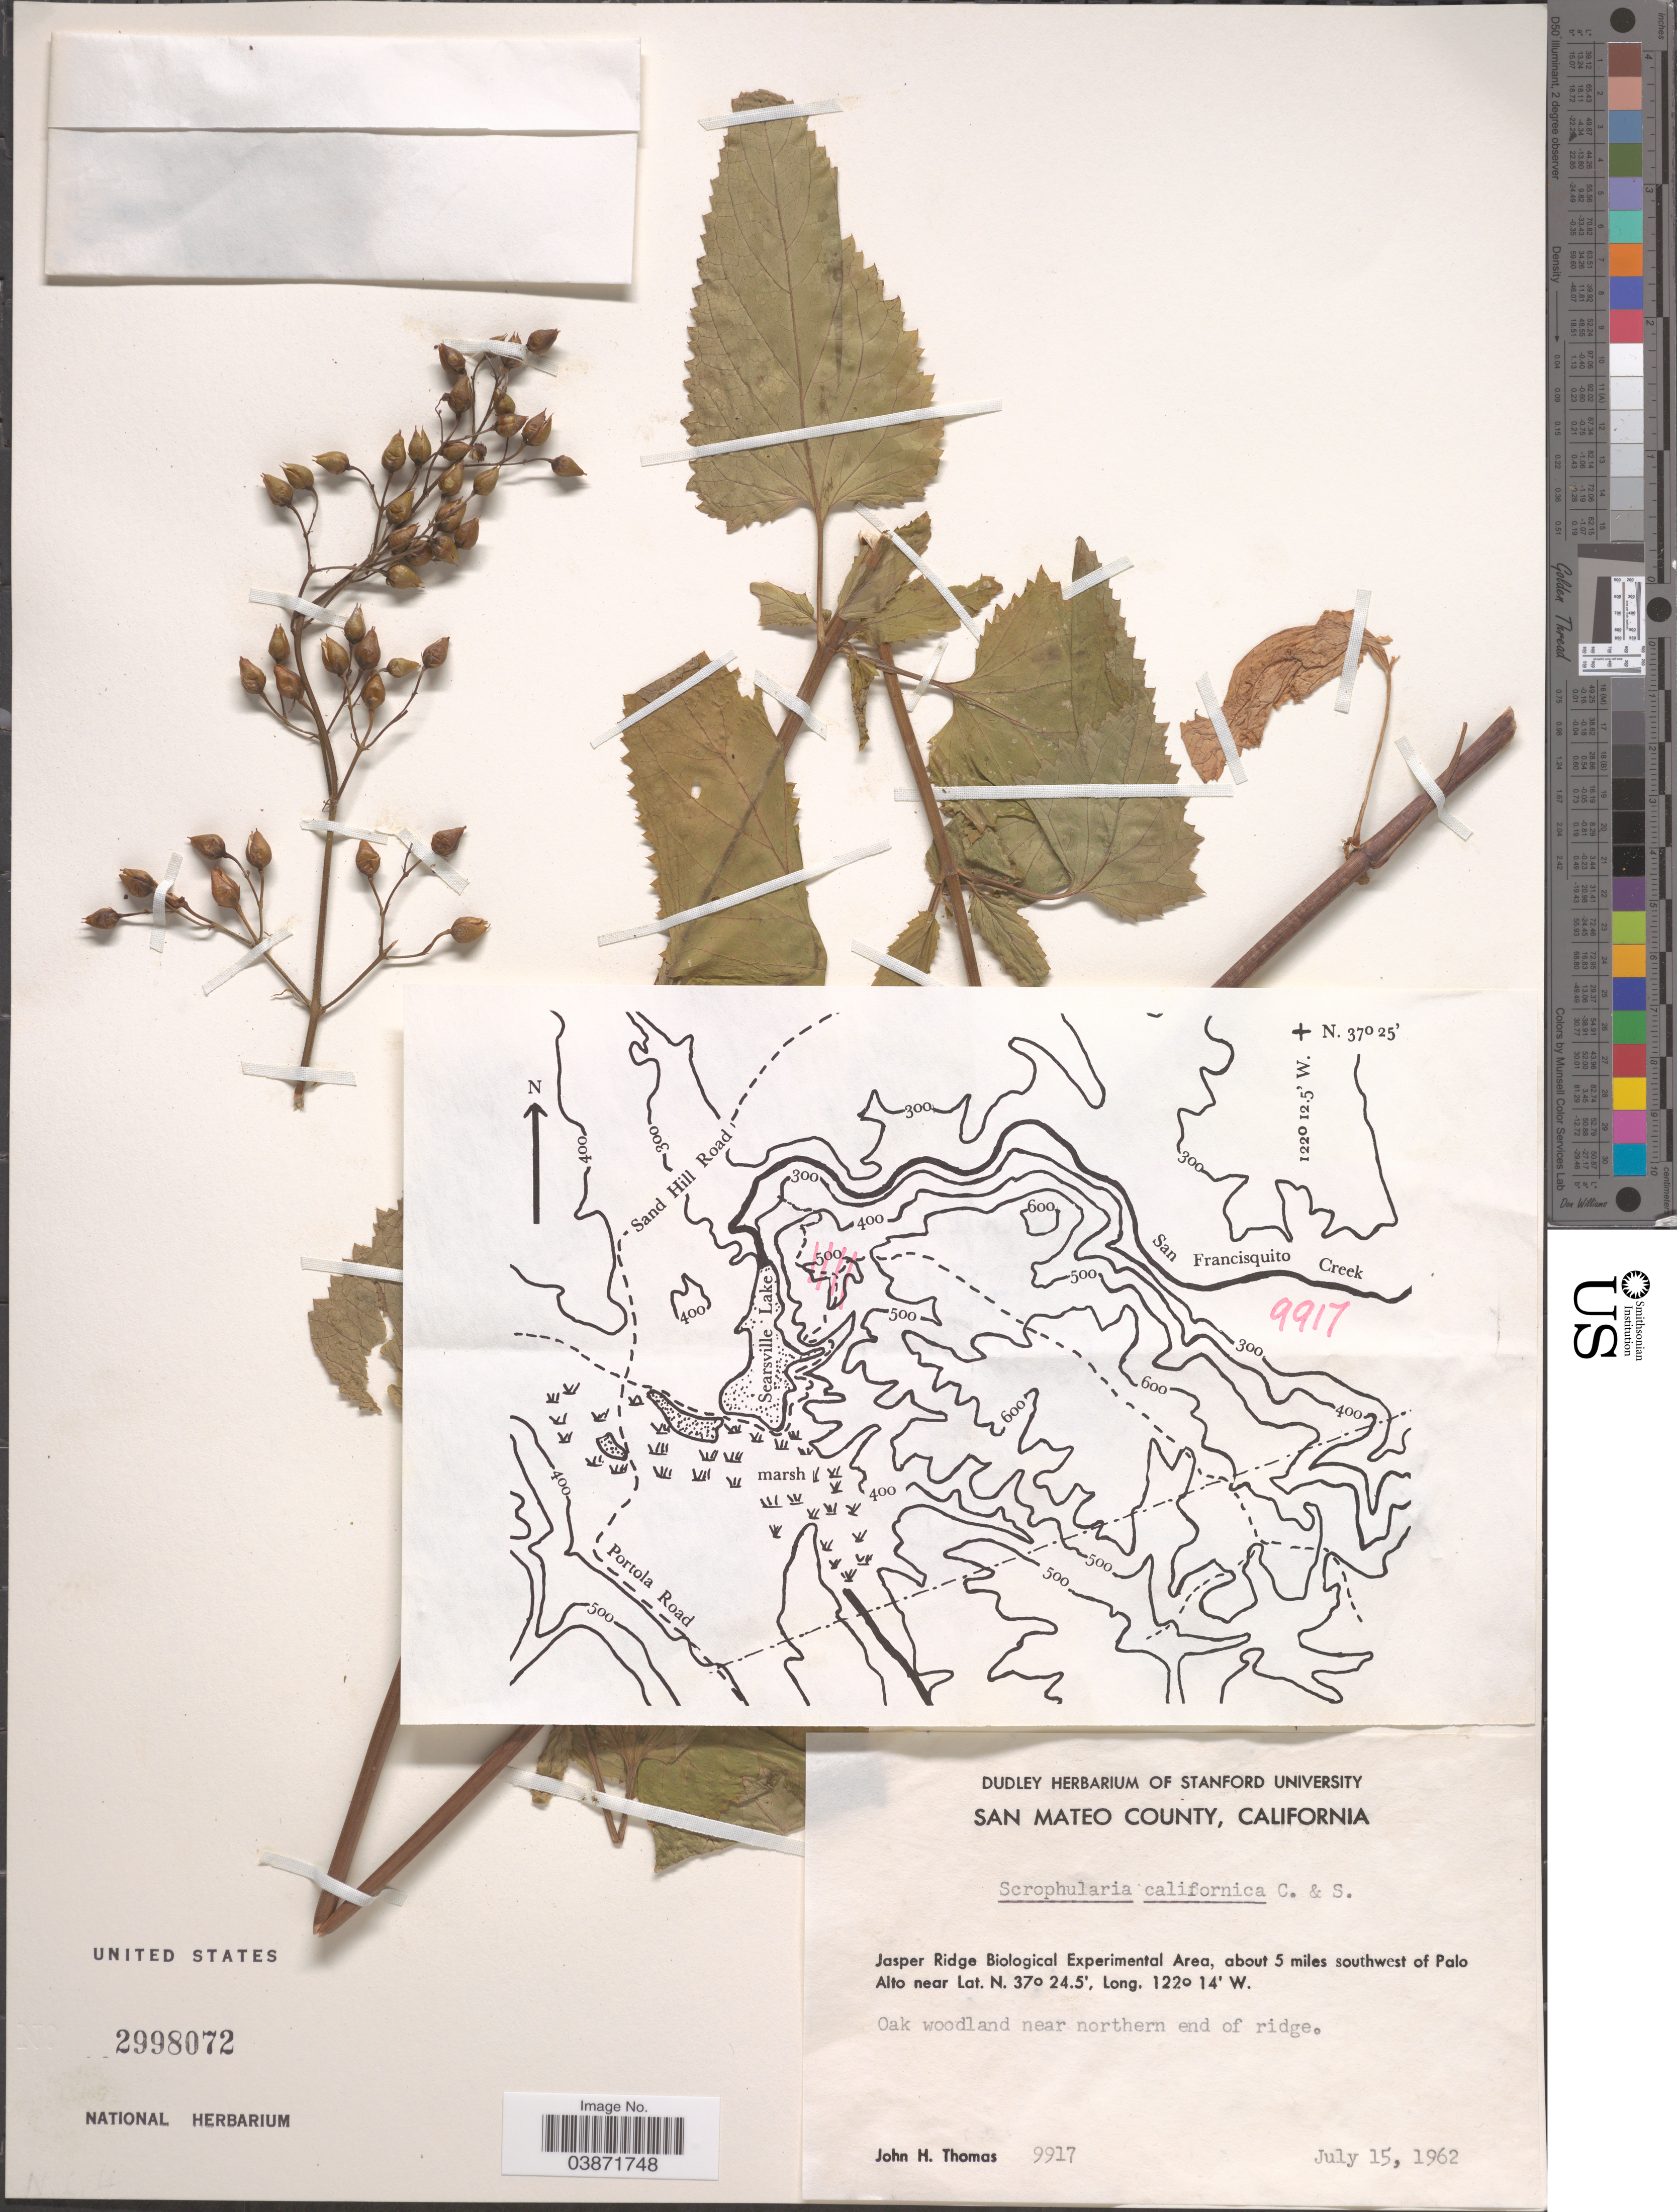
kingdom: Plantae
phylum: Tracheophyta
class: Magnoliopsida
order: Lamiales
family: Scrophulariaceae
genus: Scrophularia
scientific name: Scrophularia californica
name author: Cham. & Schltdl.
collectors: J. H. Thomas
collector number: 9917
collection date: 1962-07-15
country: United States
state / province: California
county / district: San Mateo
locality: San Mateo County. Jasper Ridge Biological Experimental Area, about 5 miles southwest of Palo Alto.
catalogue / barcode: US 2998072